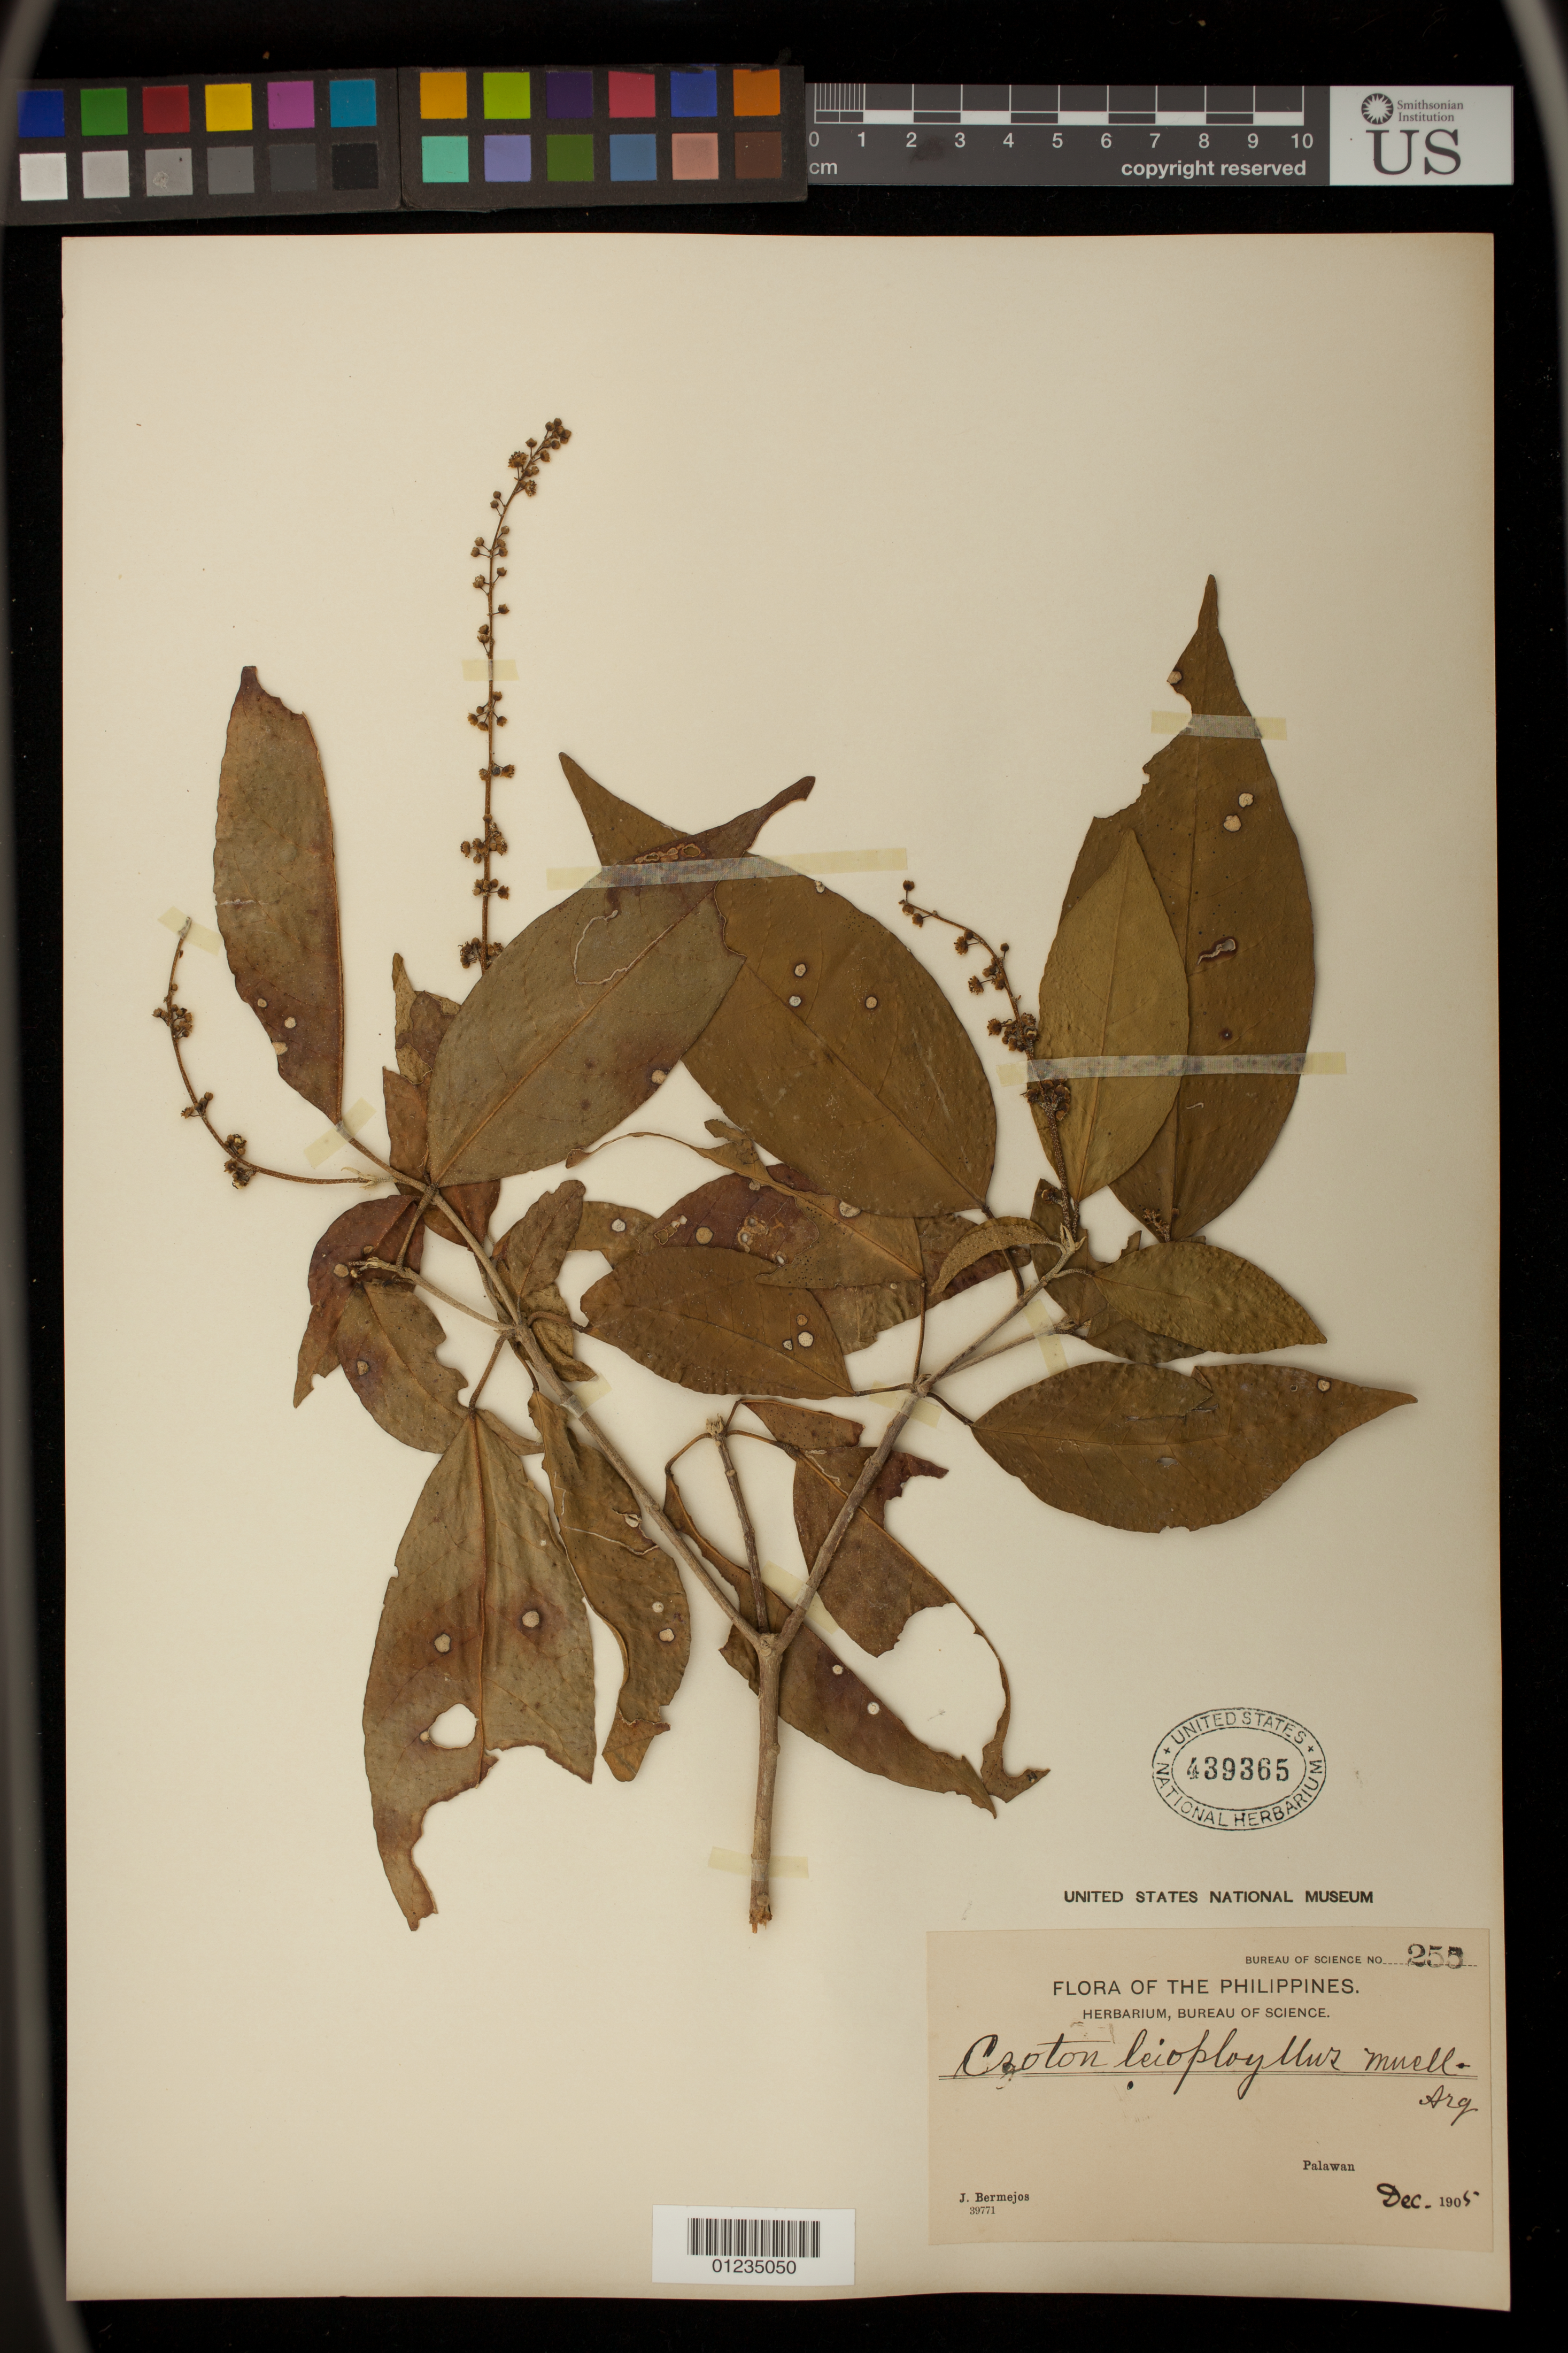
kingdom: Plantae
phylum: Tracheophyta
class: Magnoliopsida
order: Malpighiales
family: Euphorbiaceae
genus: Croton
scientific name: Croton leiophyllus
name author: Müll. Arg.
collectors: J. Bermejos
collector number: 255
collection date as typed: Dec 1905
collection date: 1905-12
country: Philippines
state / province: Mimaropa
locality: Palawan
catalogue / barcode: US 439365